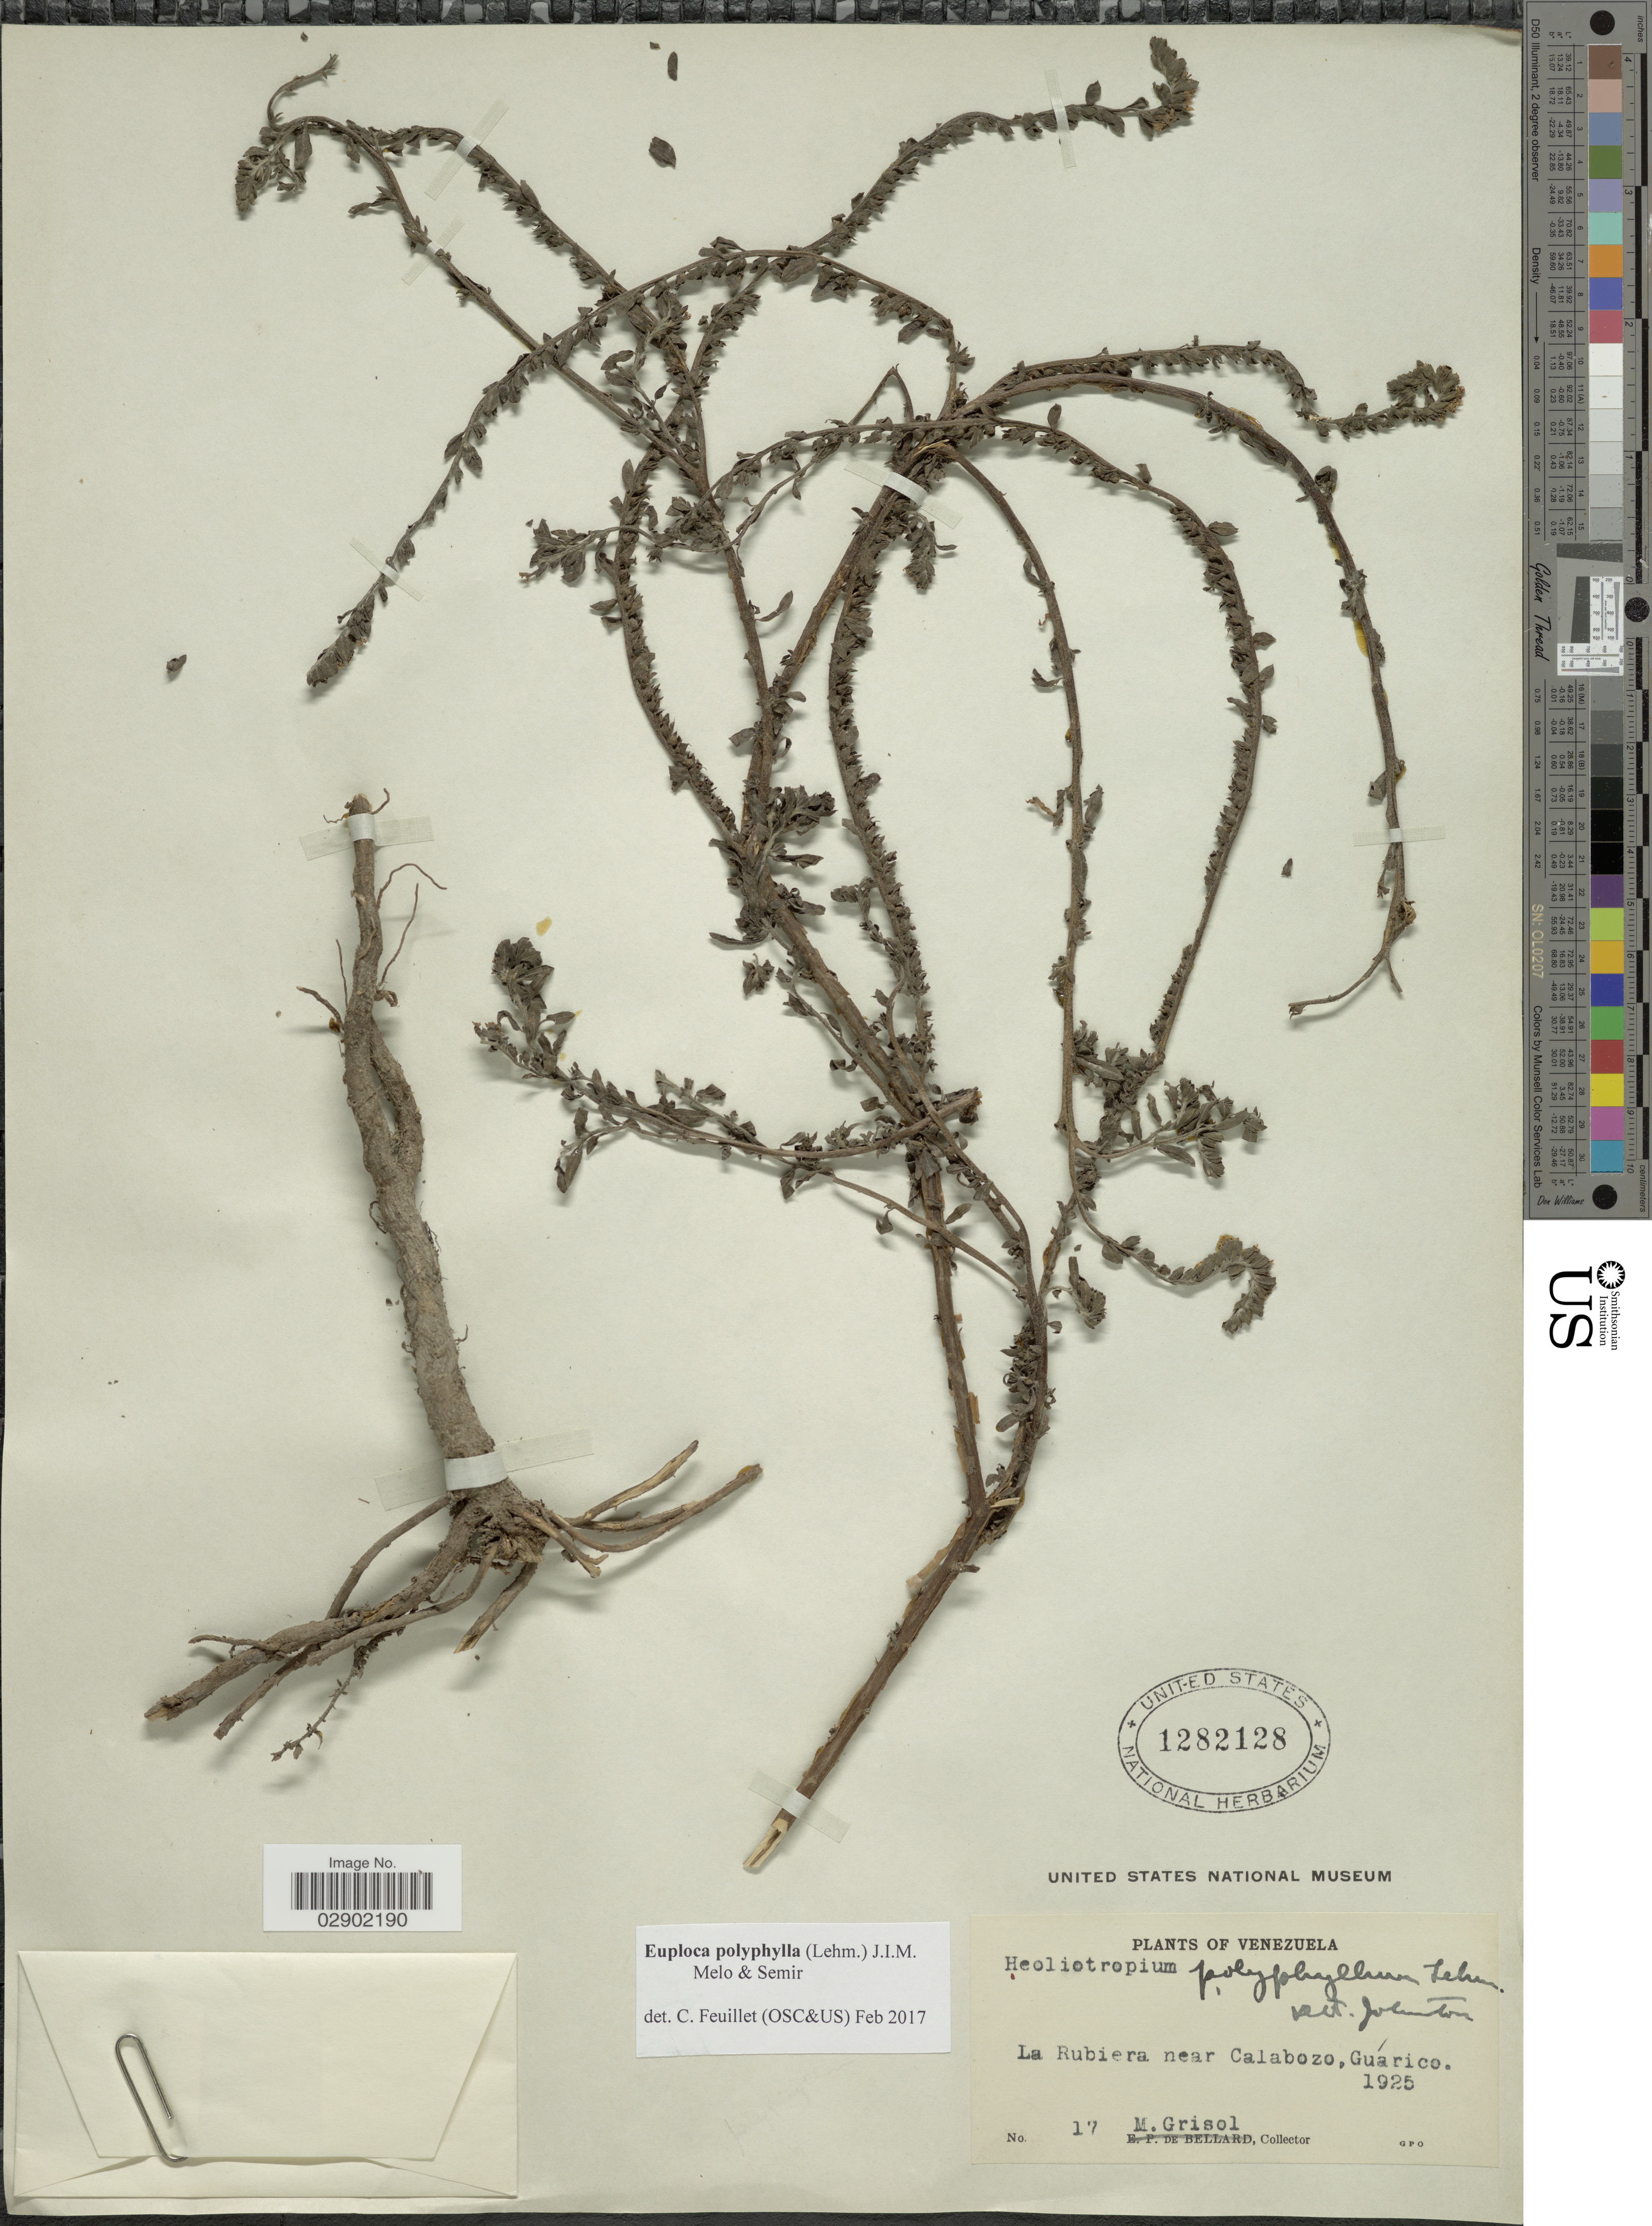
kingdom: Plantae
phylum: Tracheophyta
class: Magnoliopsida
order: Boraginales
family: Heliotropiaceae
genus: Euploca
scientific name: Euploca polyphylla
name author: (Lehm.) J.I.M. Melo & Semir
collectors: M. Grisol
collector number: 17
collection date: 1925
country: Venezuela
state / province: Guárico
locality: La Rubiera near Calabozo, Guárico.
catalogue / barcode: US 1282128